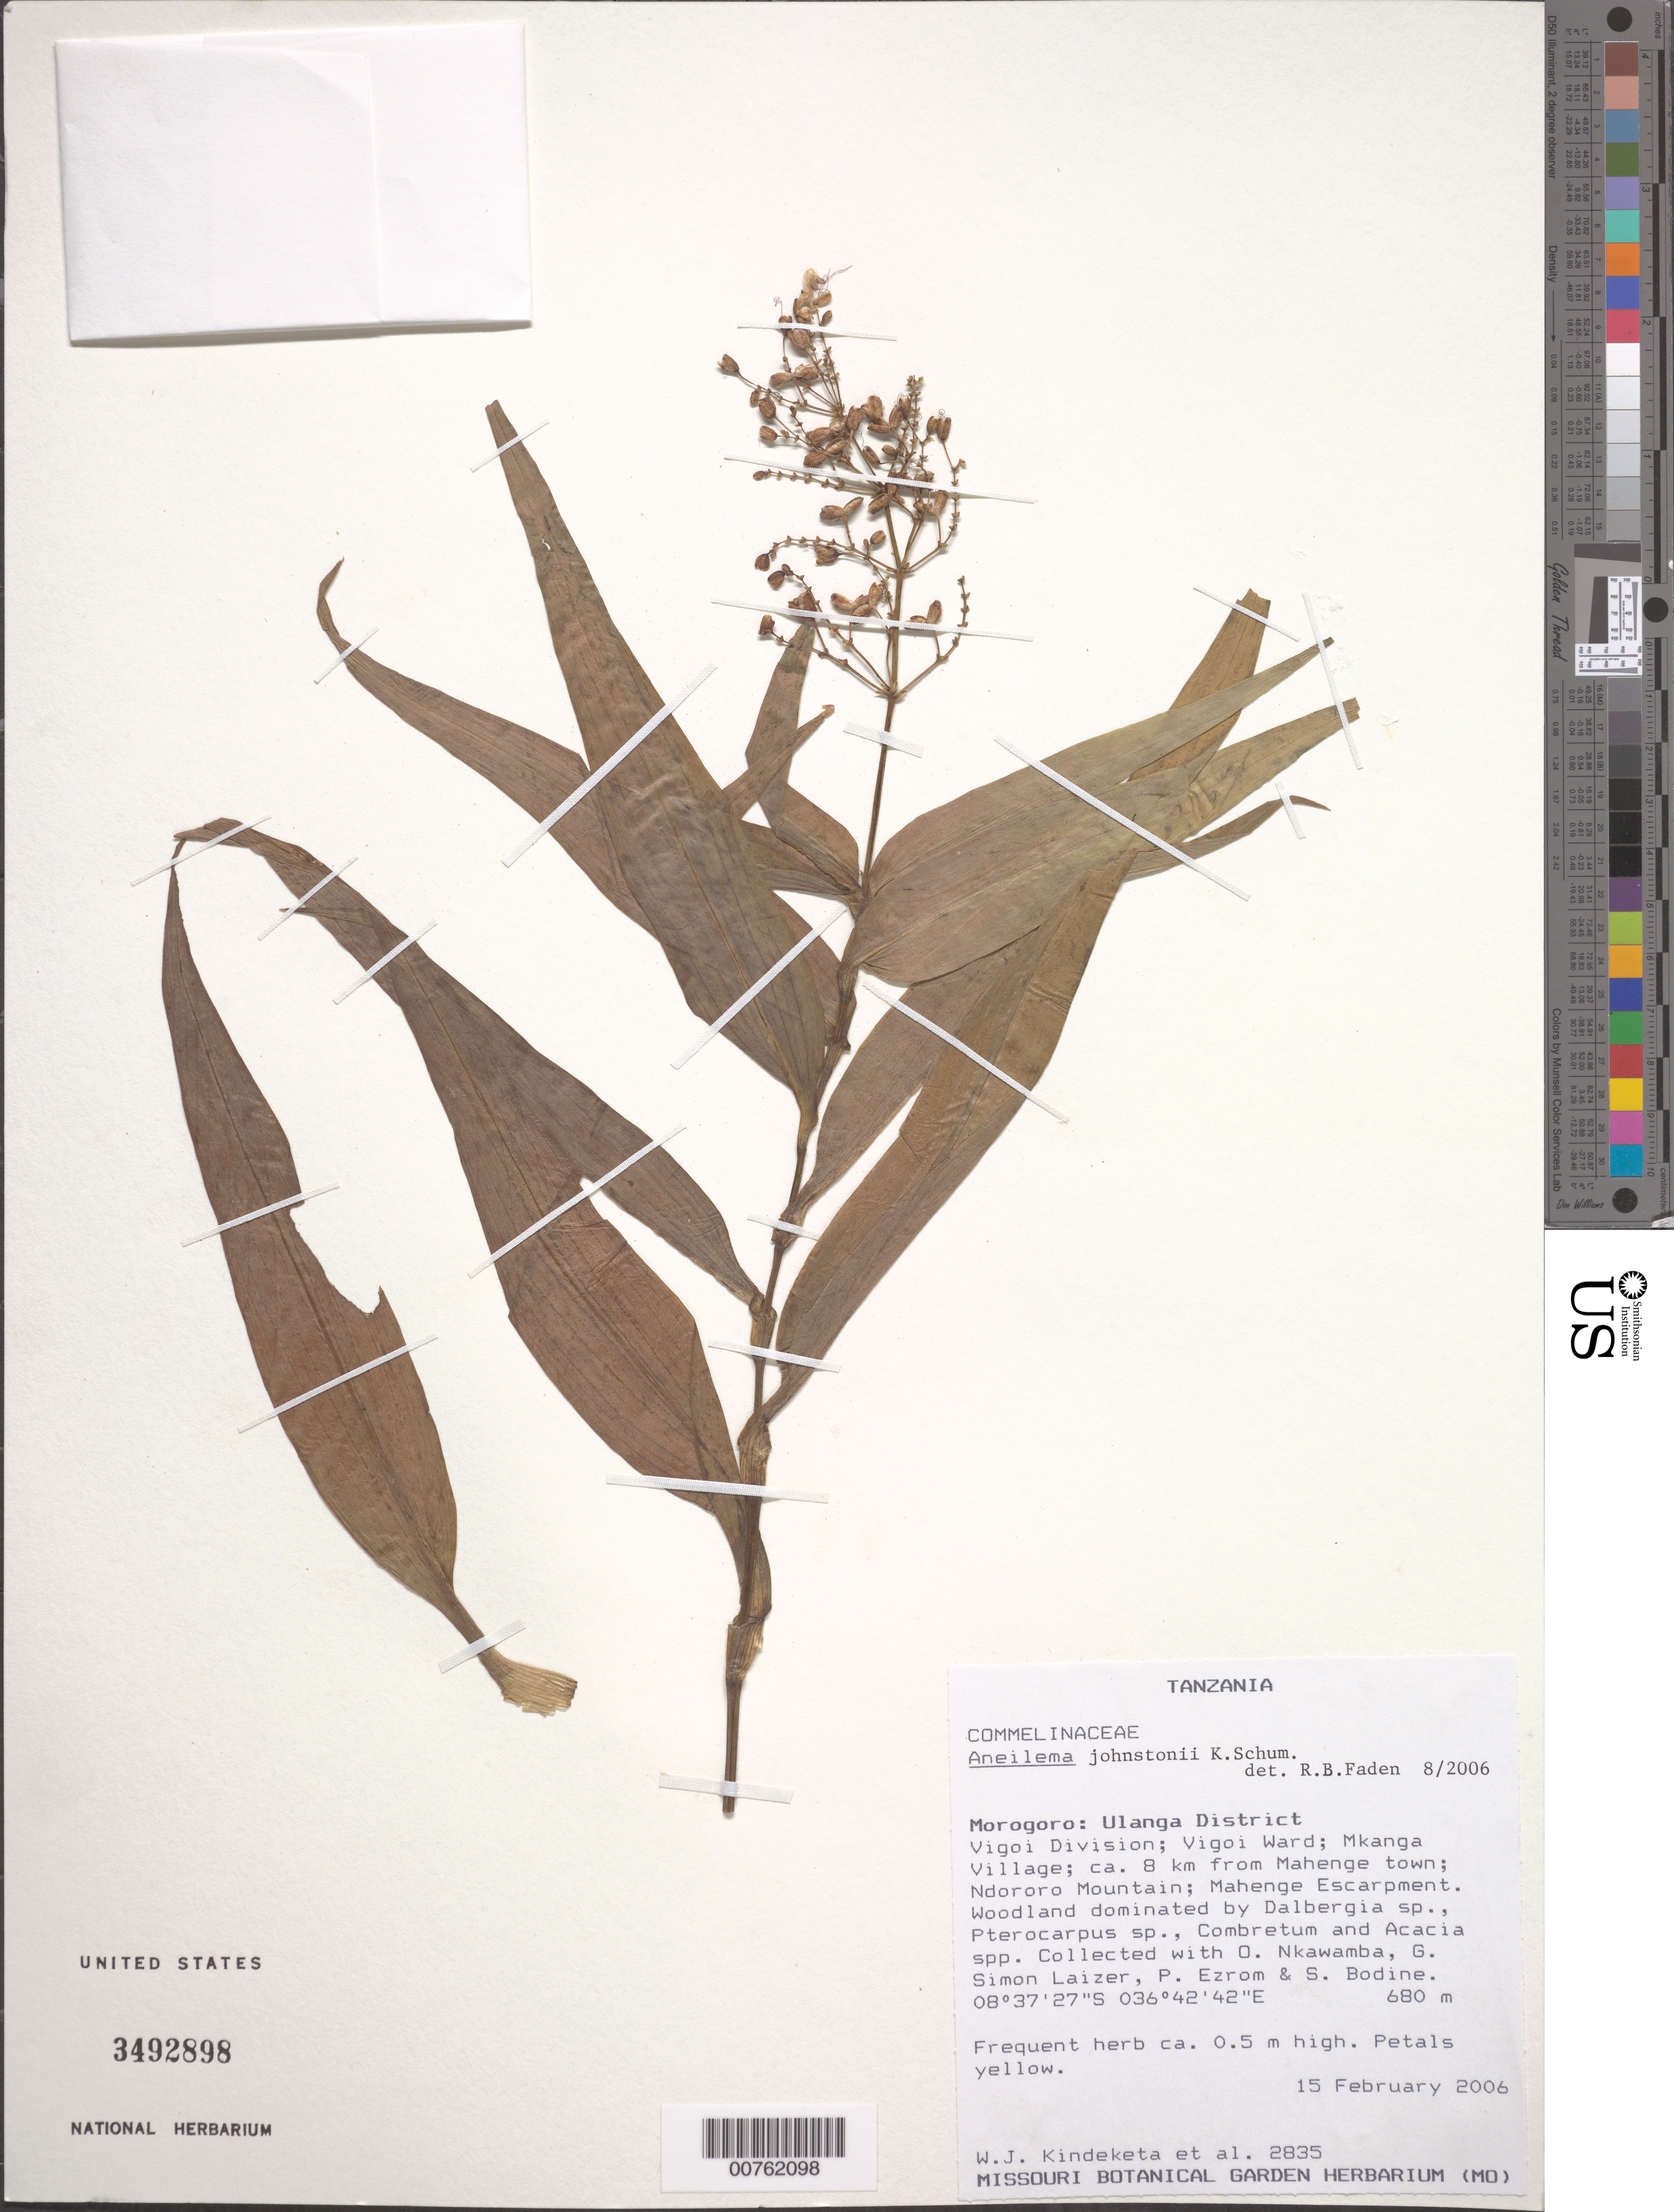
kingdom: Plantae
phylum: Tracheophyta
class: Liliopsida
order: Commelinales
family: Commelinaceae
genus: Aneilema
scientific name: Aneilema johnstonii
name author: K. Schum.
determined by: Faden, Robert B., (US), Smithsonian Institution - National Museum of Natural History (UNITED STATES)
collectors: W. J. Kindeketa et al.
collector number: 2835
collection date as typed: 15 Feb 2006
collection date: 2006-02-15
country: Tanzania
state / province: Morogoro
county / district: Ulanga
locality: Vigoi Division; Vigoi Ward; Mkanga Village; ca. 8 km from Mahenge town; Ndororo Mountain; Mahenge Escarpment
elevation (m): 680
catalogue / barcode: US 3492898